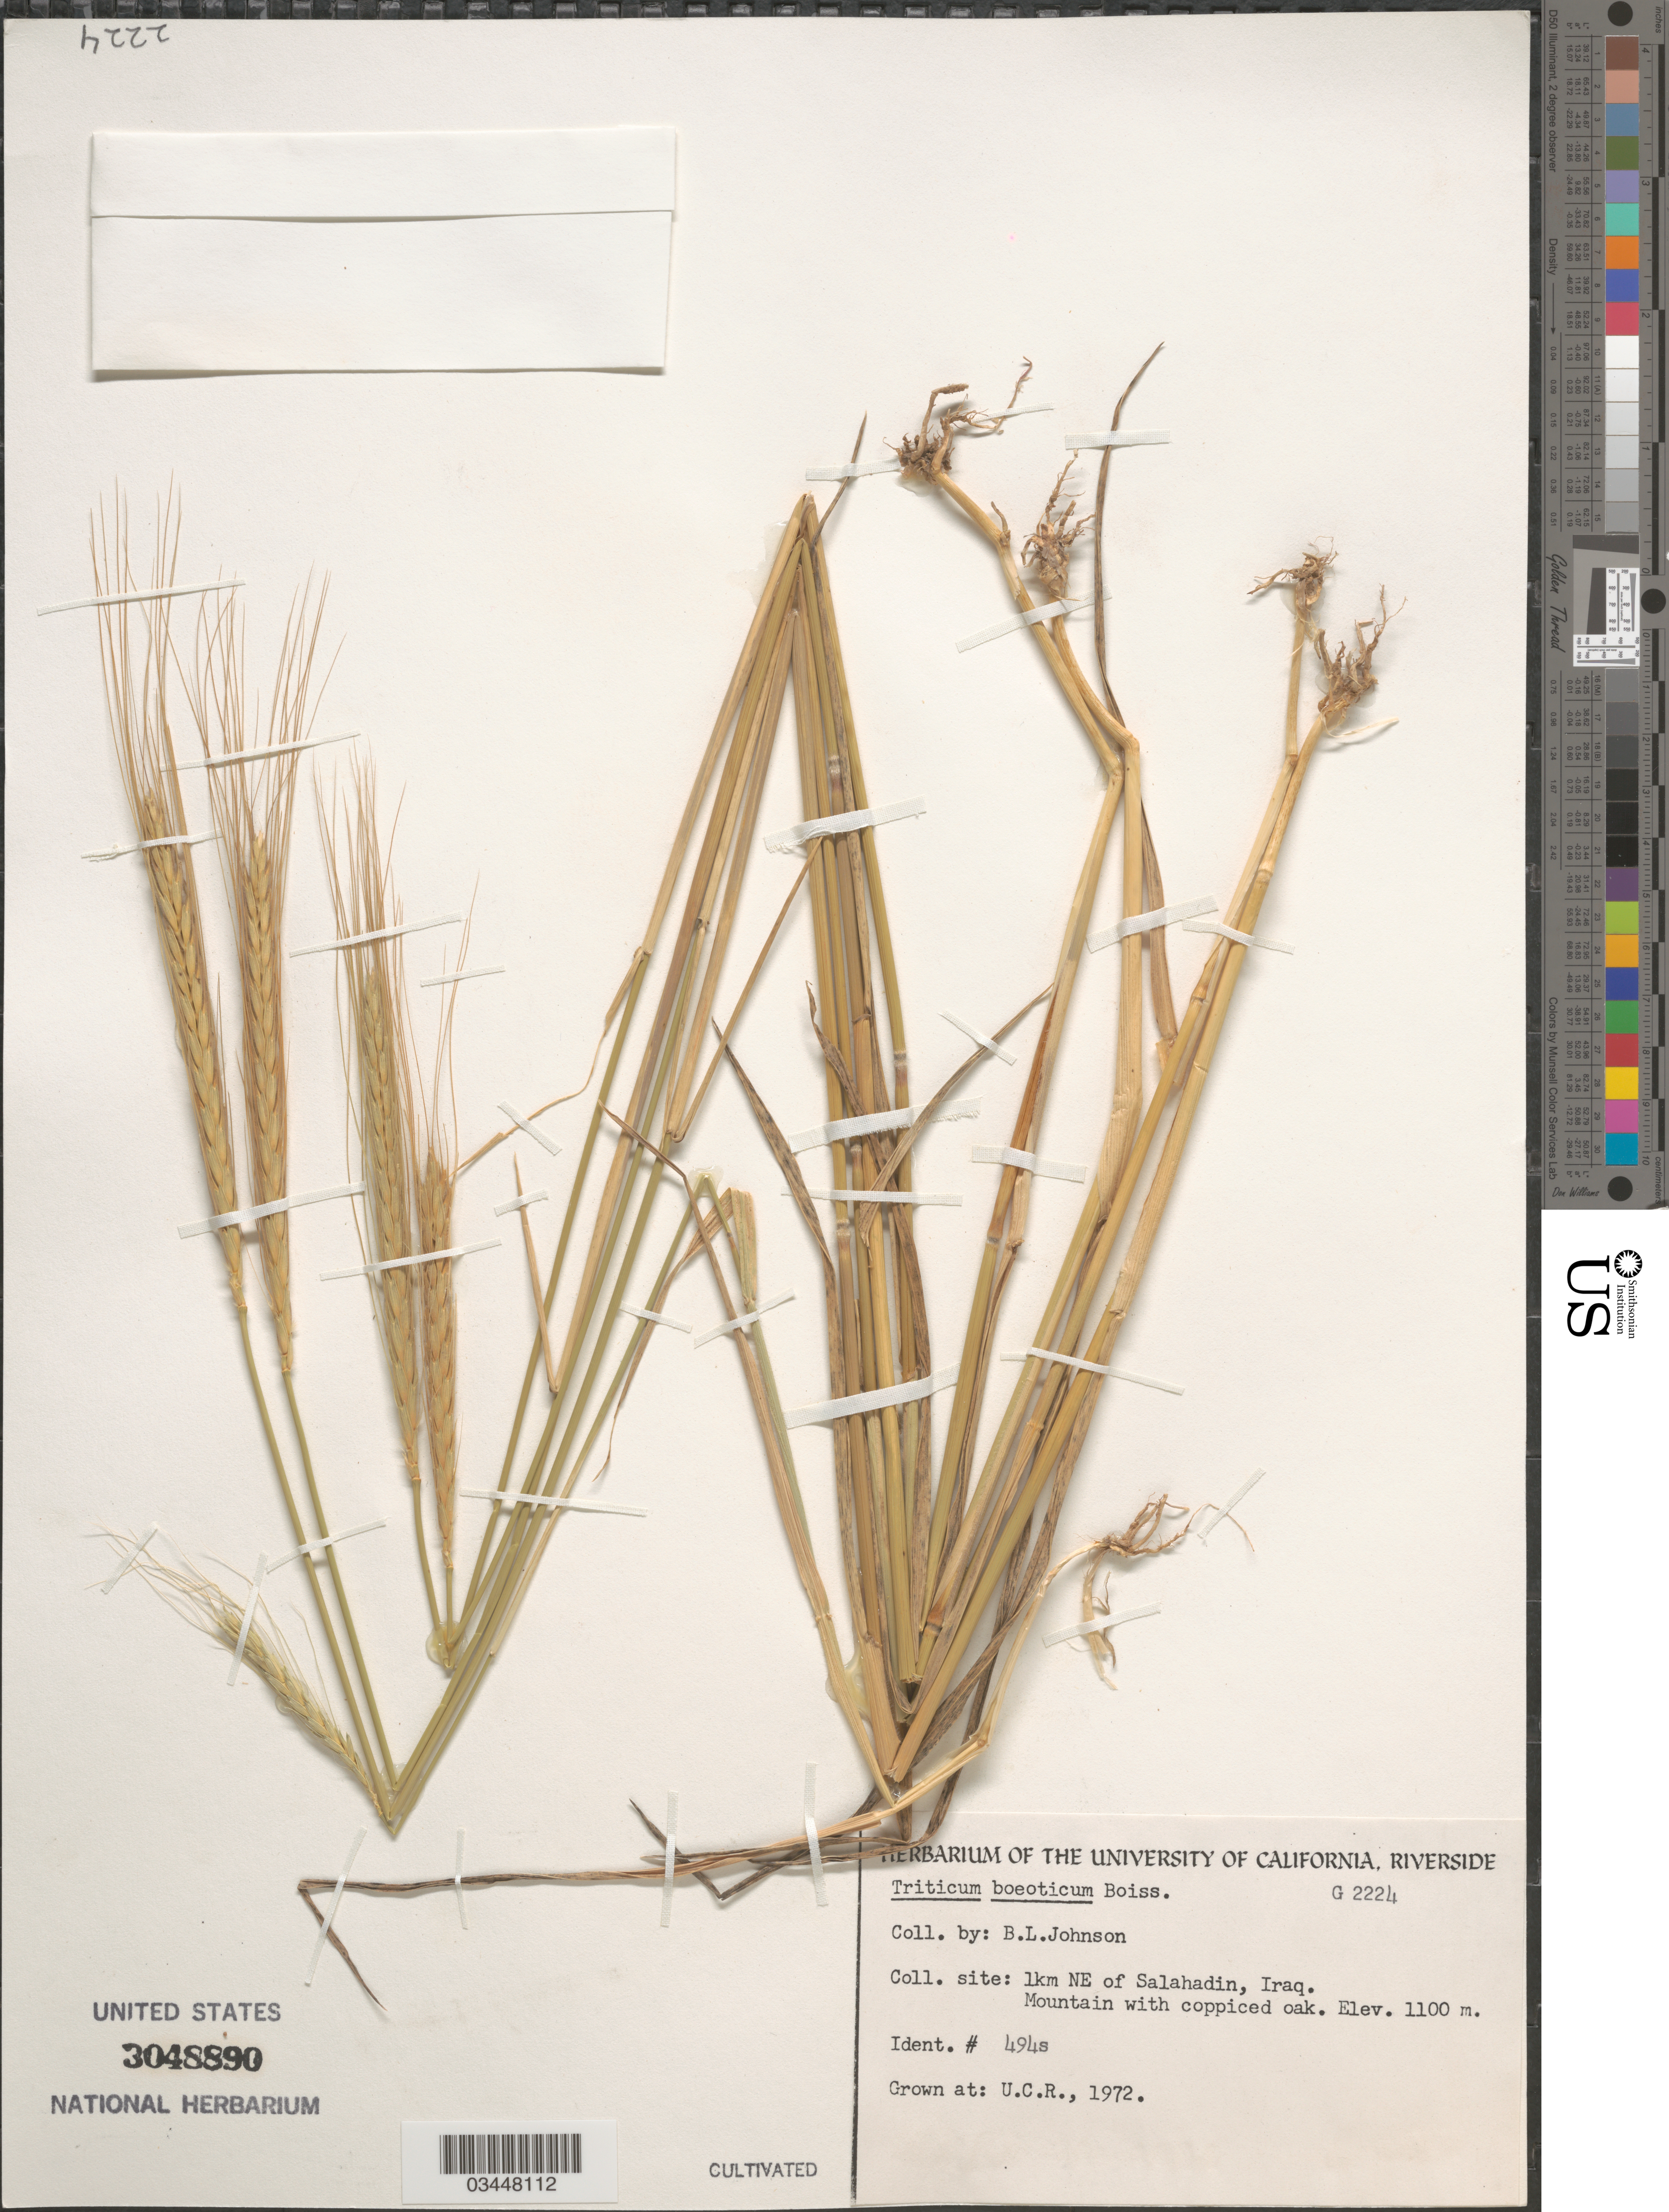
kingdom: Plantae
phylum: Tracheophyta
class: Liliopsida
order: Poales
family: Poaceae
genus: Triticum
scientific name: Triticum boeoticum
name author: Boiss.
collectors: ex herb. Univ. of California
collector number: G2224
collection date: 1972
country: United States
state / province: California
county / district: Riverside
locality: U.C.R.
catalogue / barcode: US 3048890